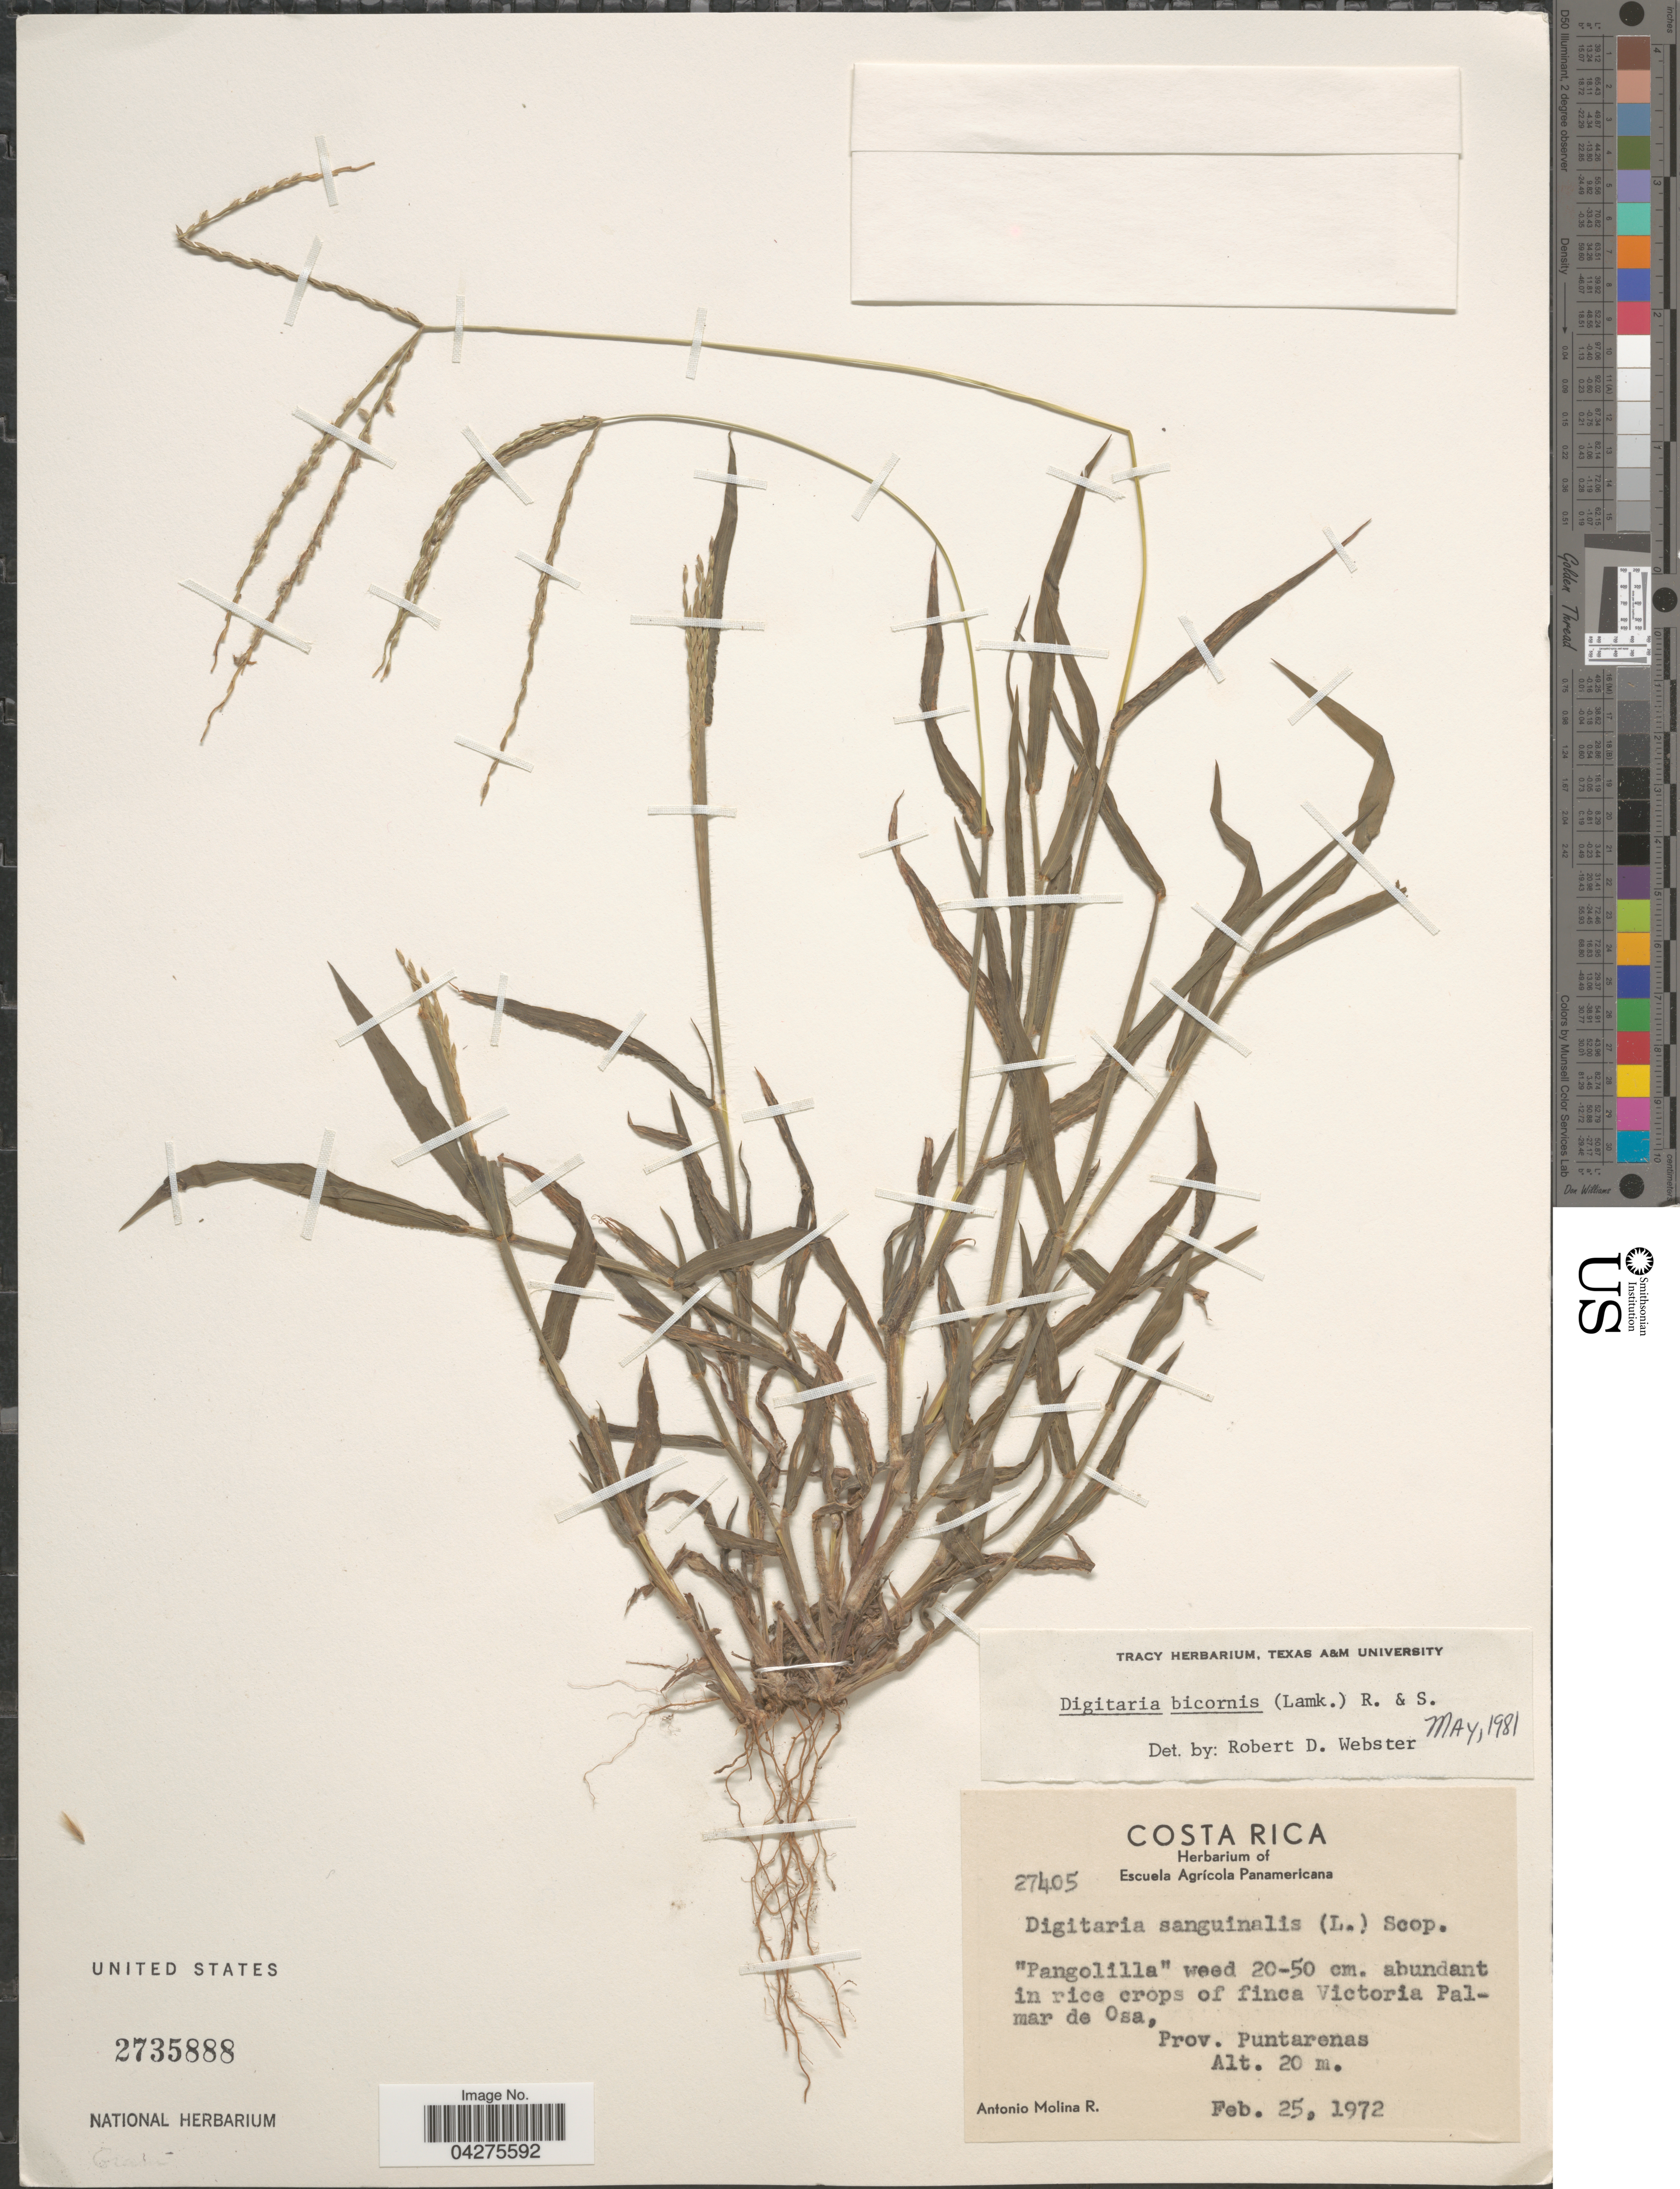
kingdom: Plantae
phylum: Tracheophyta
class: Liliopsida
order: Poales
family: Poaceae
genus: Digitaria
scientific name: Digitaria bicornis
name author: (Lam.) Roem. & Schult.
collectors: A. Molina R.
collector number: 27405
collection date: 1972-02-25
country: Costa Rica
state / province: Puntarenas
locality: Abundant in rice crops of finca Victoria Palmar de Osa, Prov. Puntarenas.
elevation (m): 20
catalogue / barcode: US 2735888